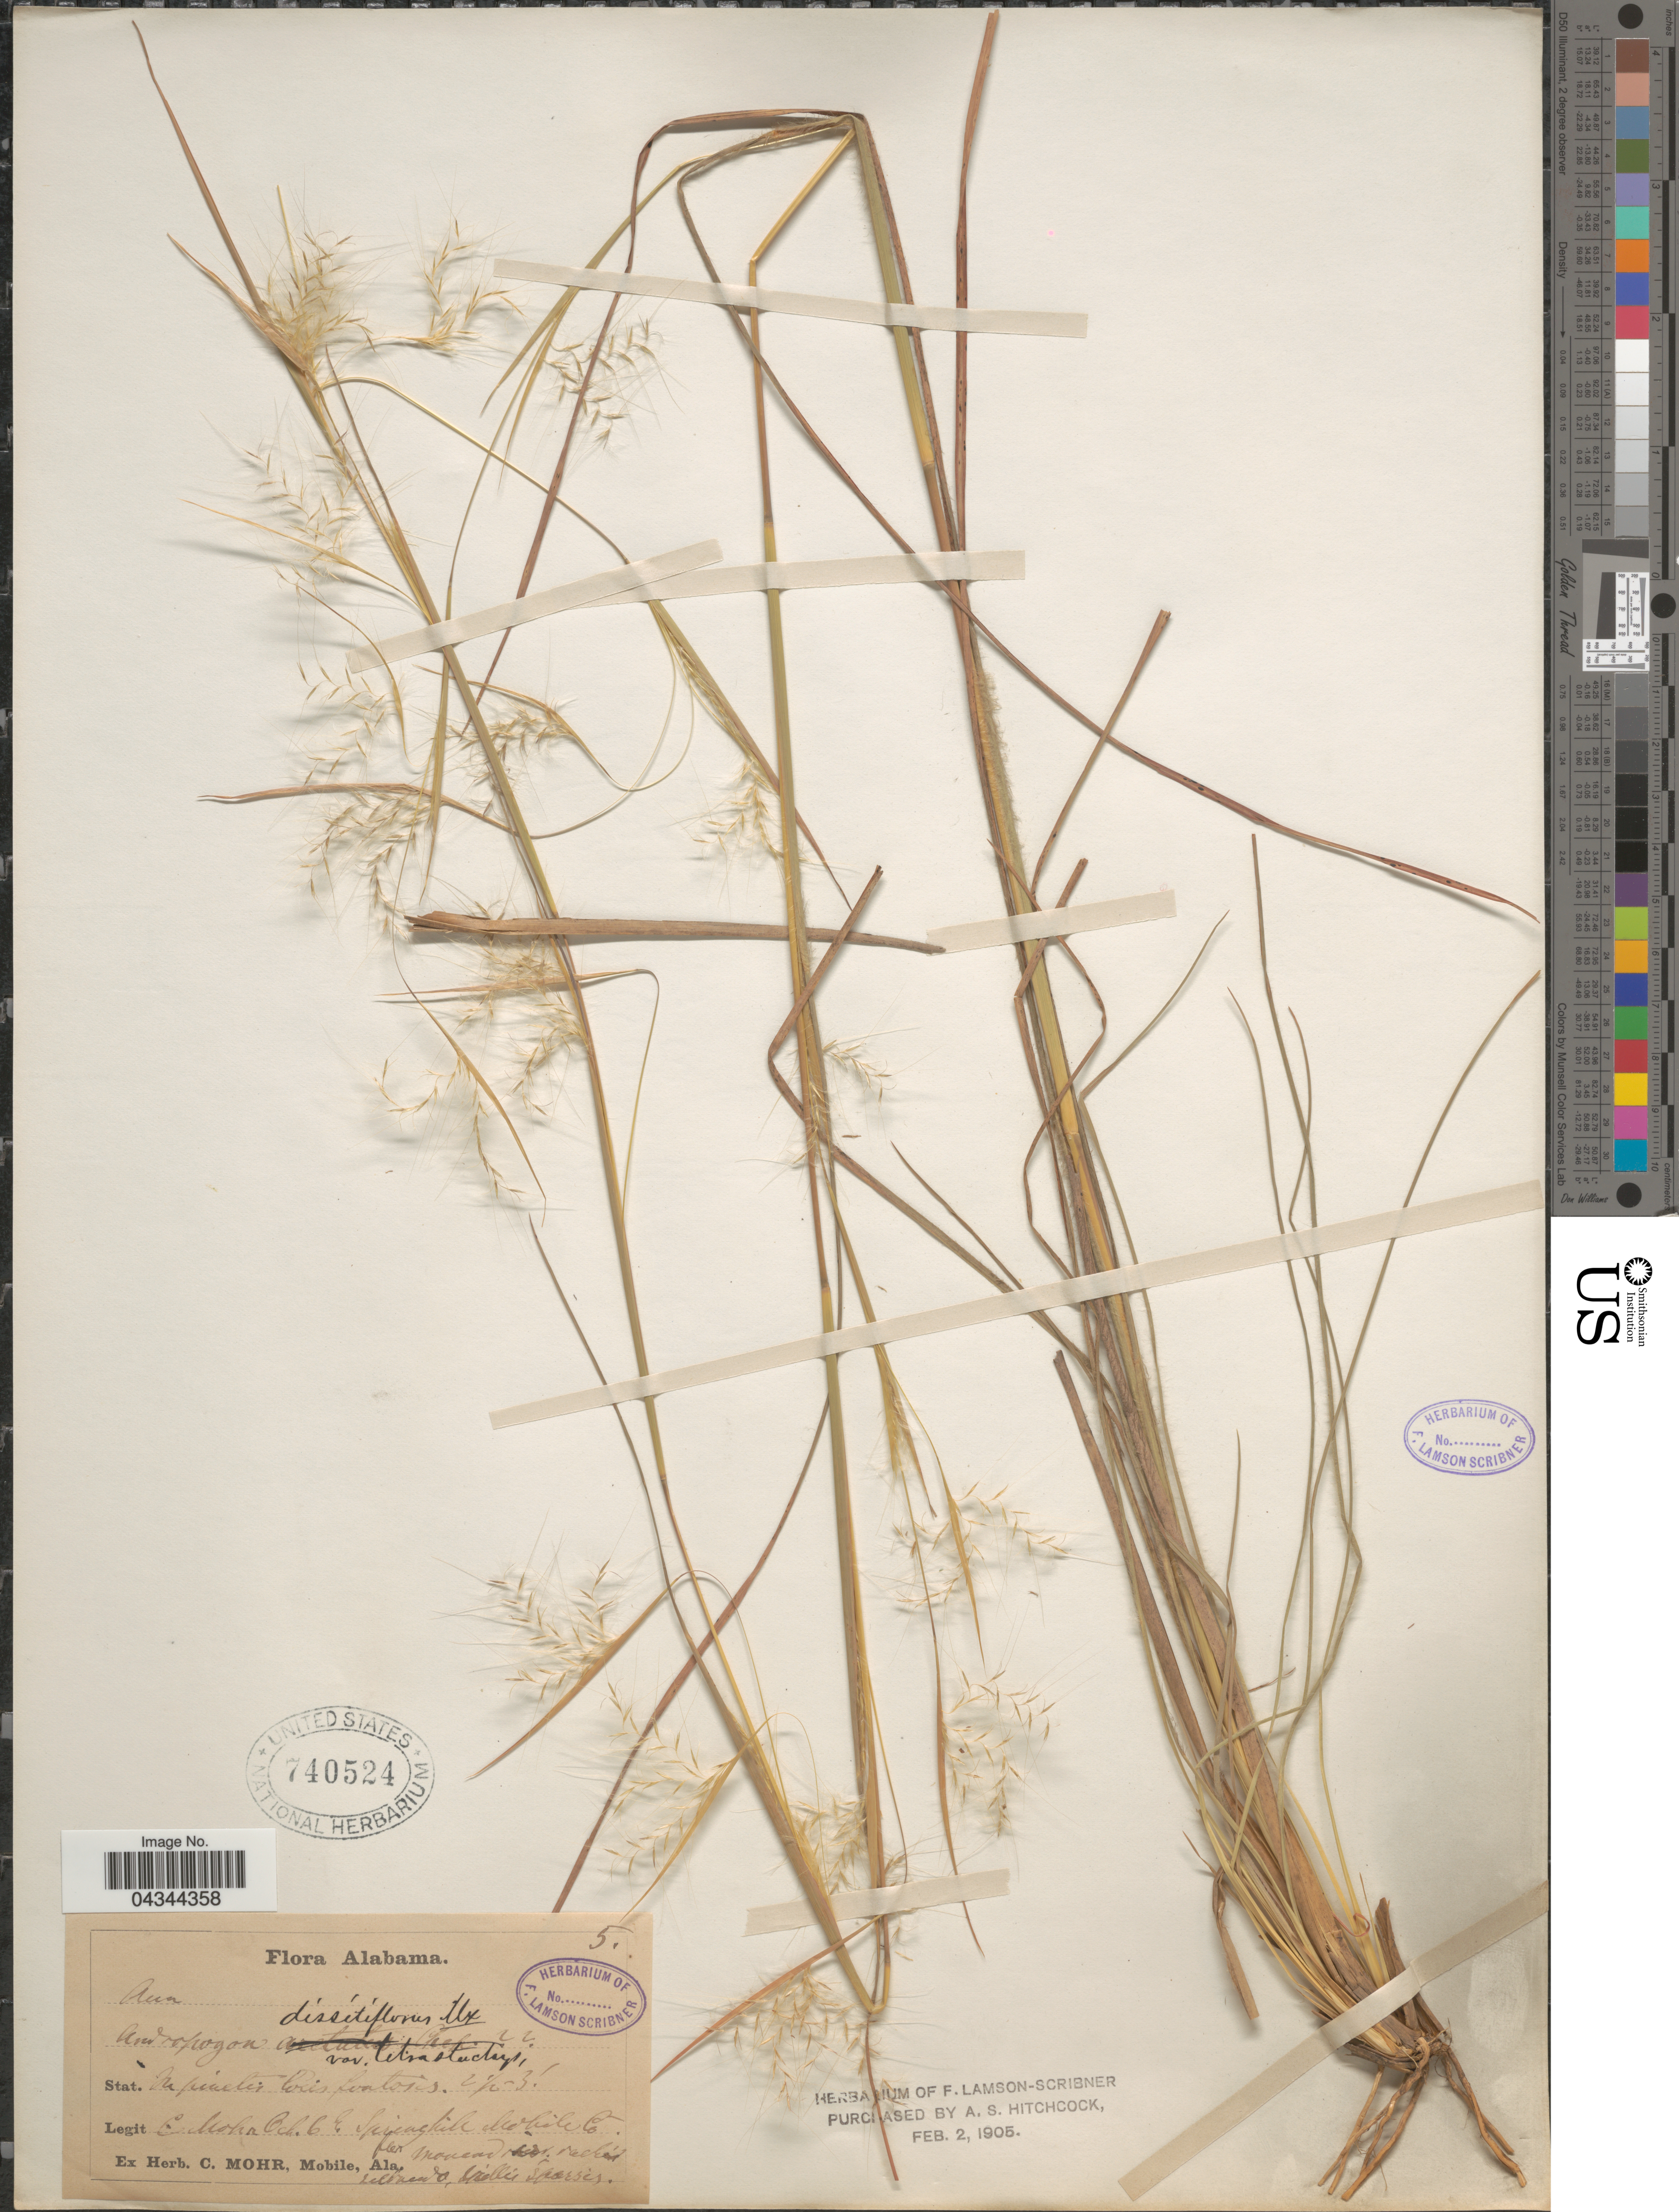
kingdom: Plantae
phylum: Tracheophyta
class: Liliopsida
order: Poales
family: Poaceae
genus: Andropogon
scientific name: Andropogon virginicus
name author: L.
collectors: C. T. Mohr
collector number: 5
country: United States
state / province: Alabama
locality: Springhill. Mobile Co.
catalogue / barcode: US 740524